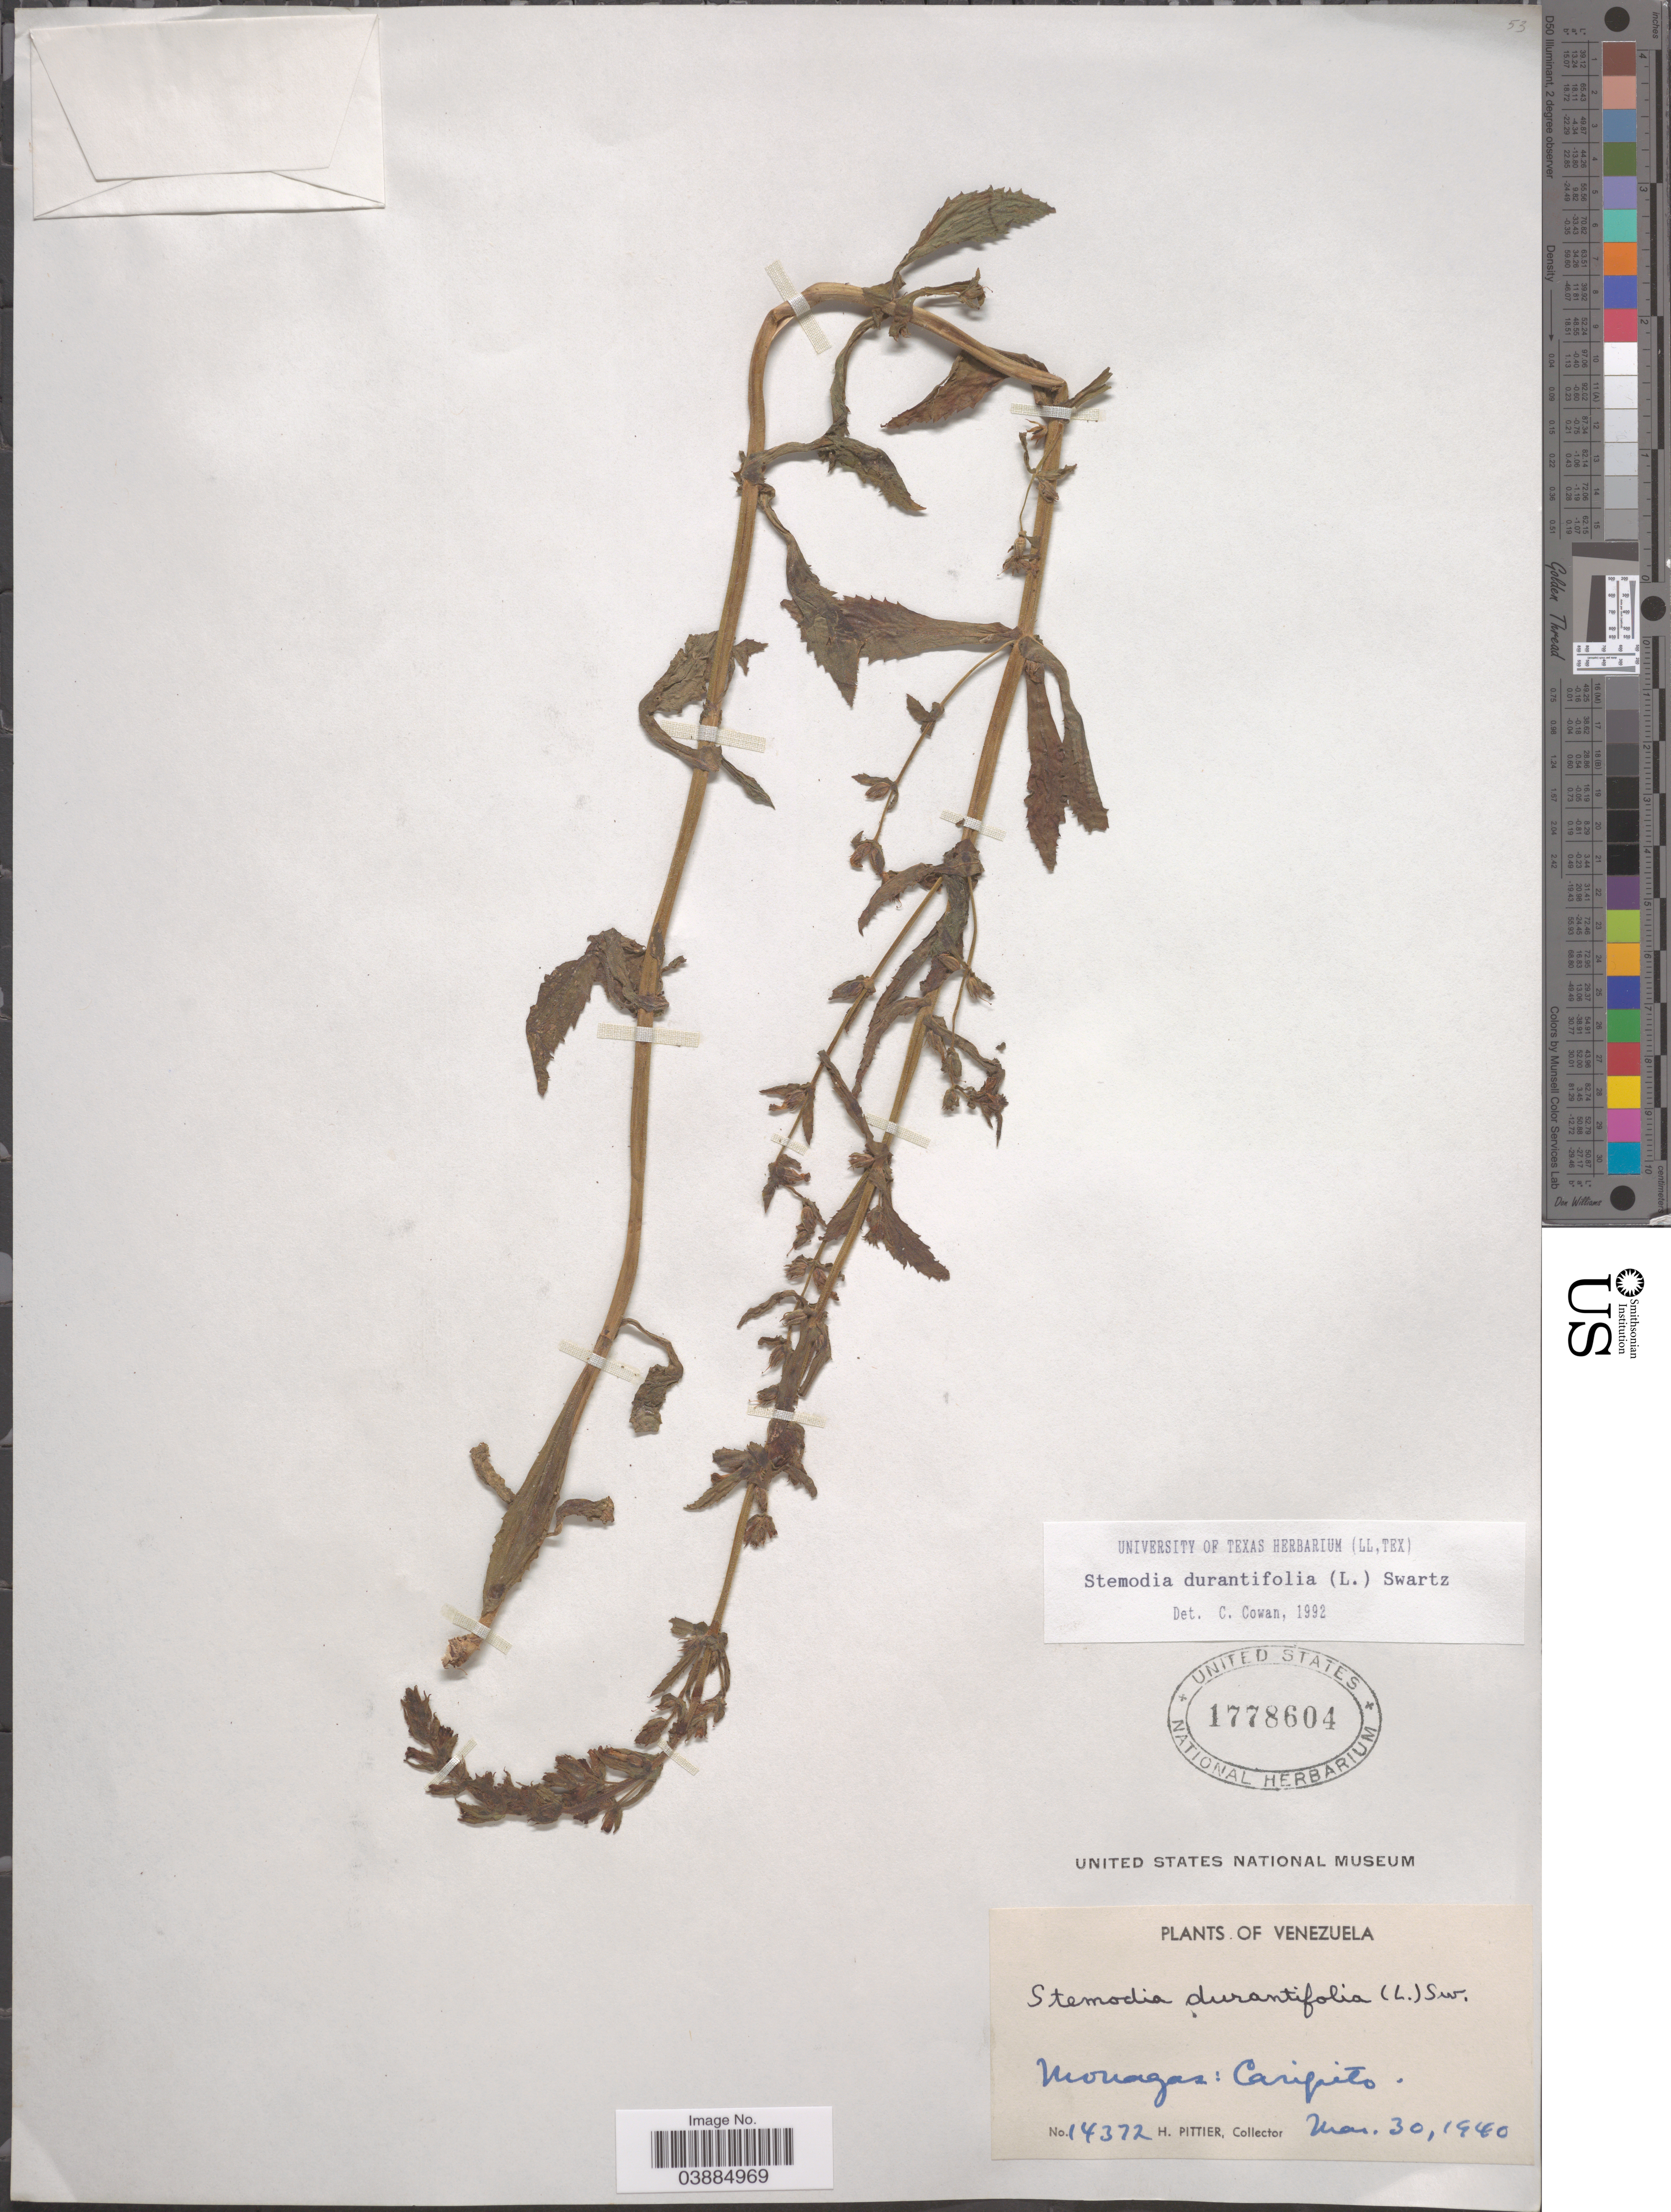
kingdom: Plantae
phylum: Tracheophyta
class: Magnoliopsida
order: Lamiales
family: Plantaginaceae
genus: Stemodia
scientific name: Stemodia durantifolia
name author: (L.) Sw.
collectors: H. F. Pittier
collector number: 14372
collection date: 1940-03-30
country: Venezuela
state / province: Monagas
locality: Caripito.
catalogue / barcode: US 1778604